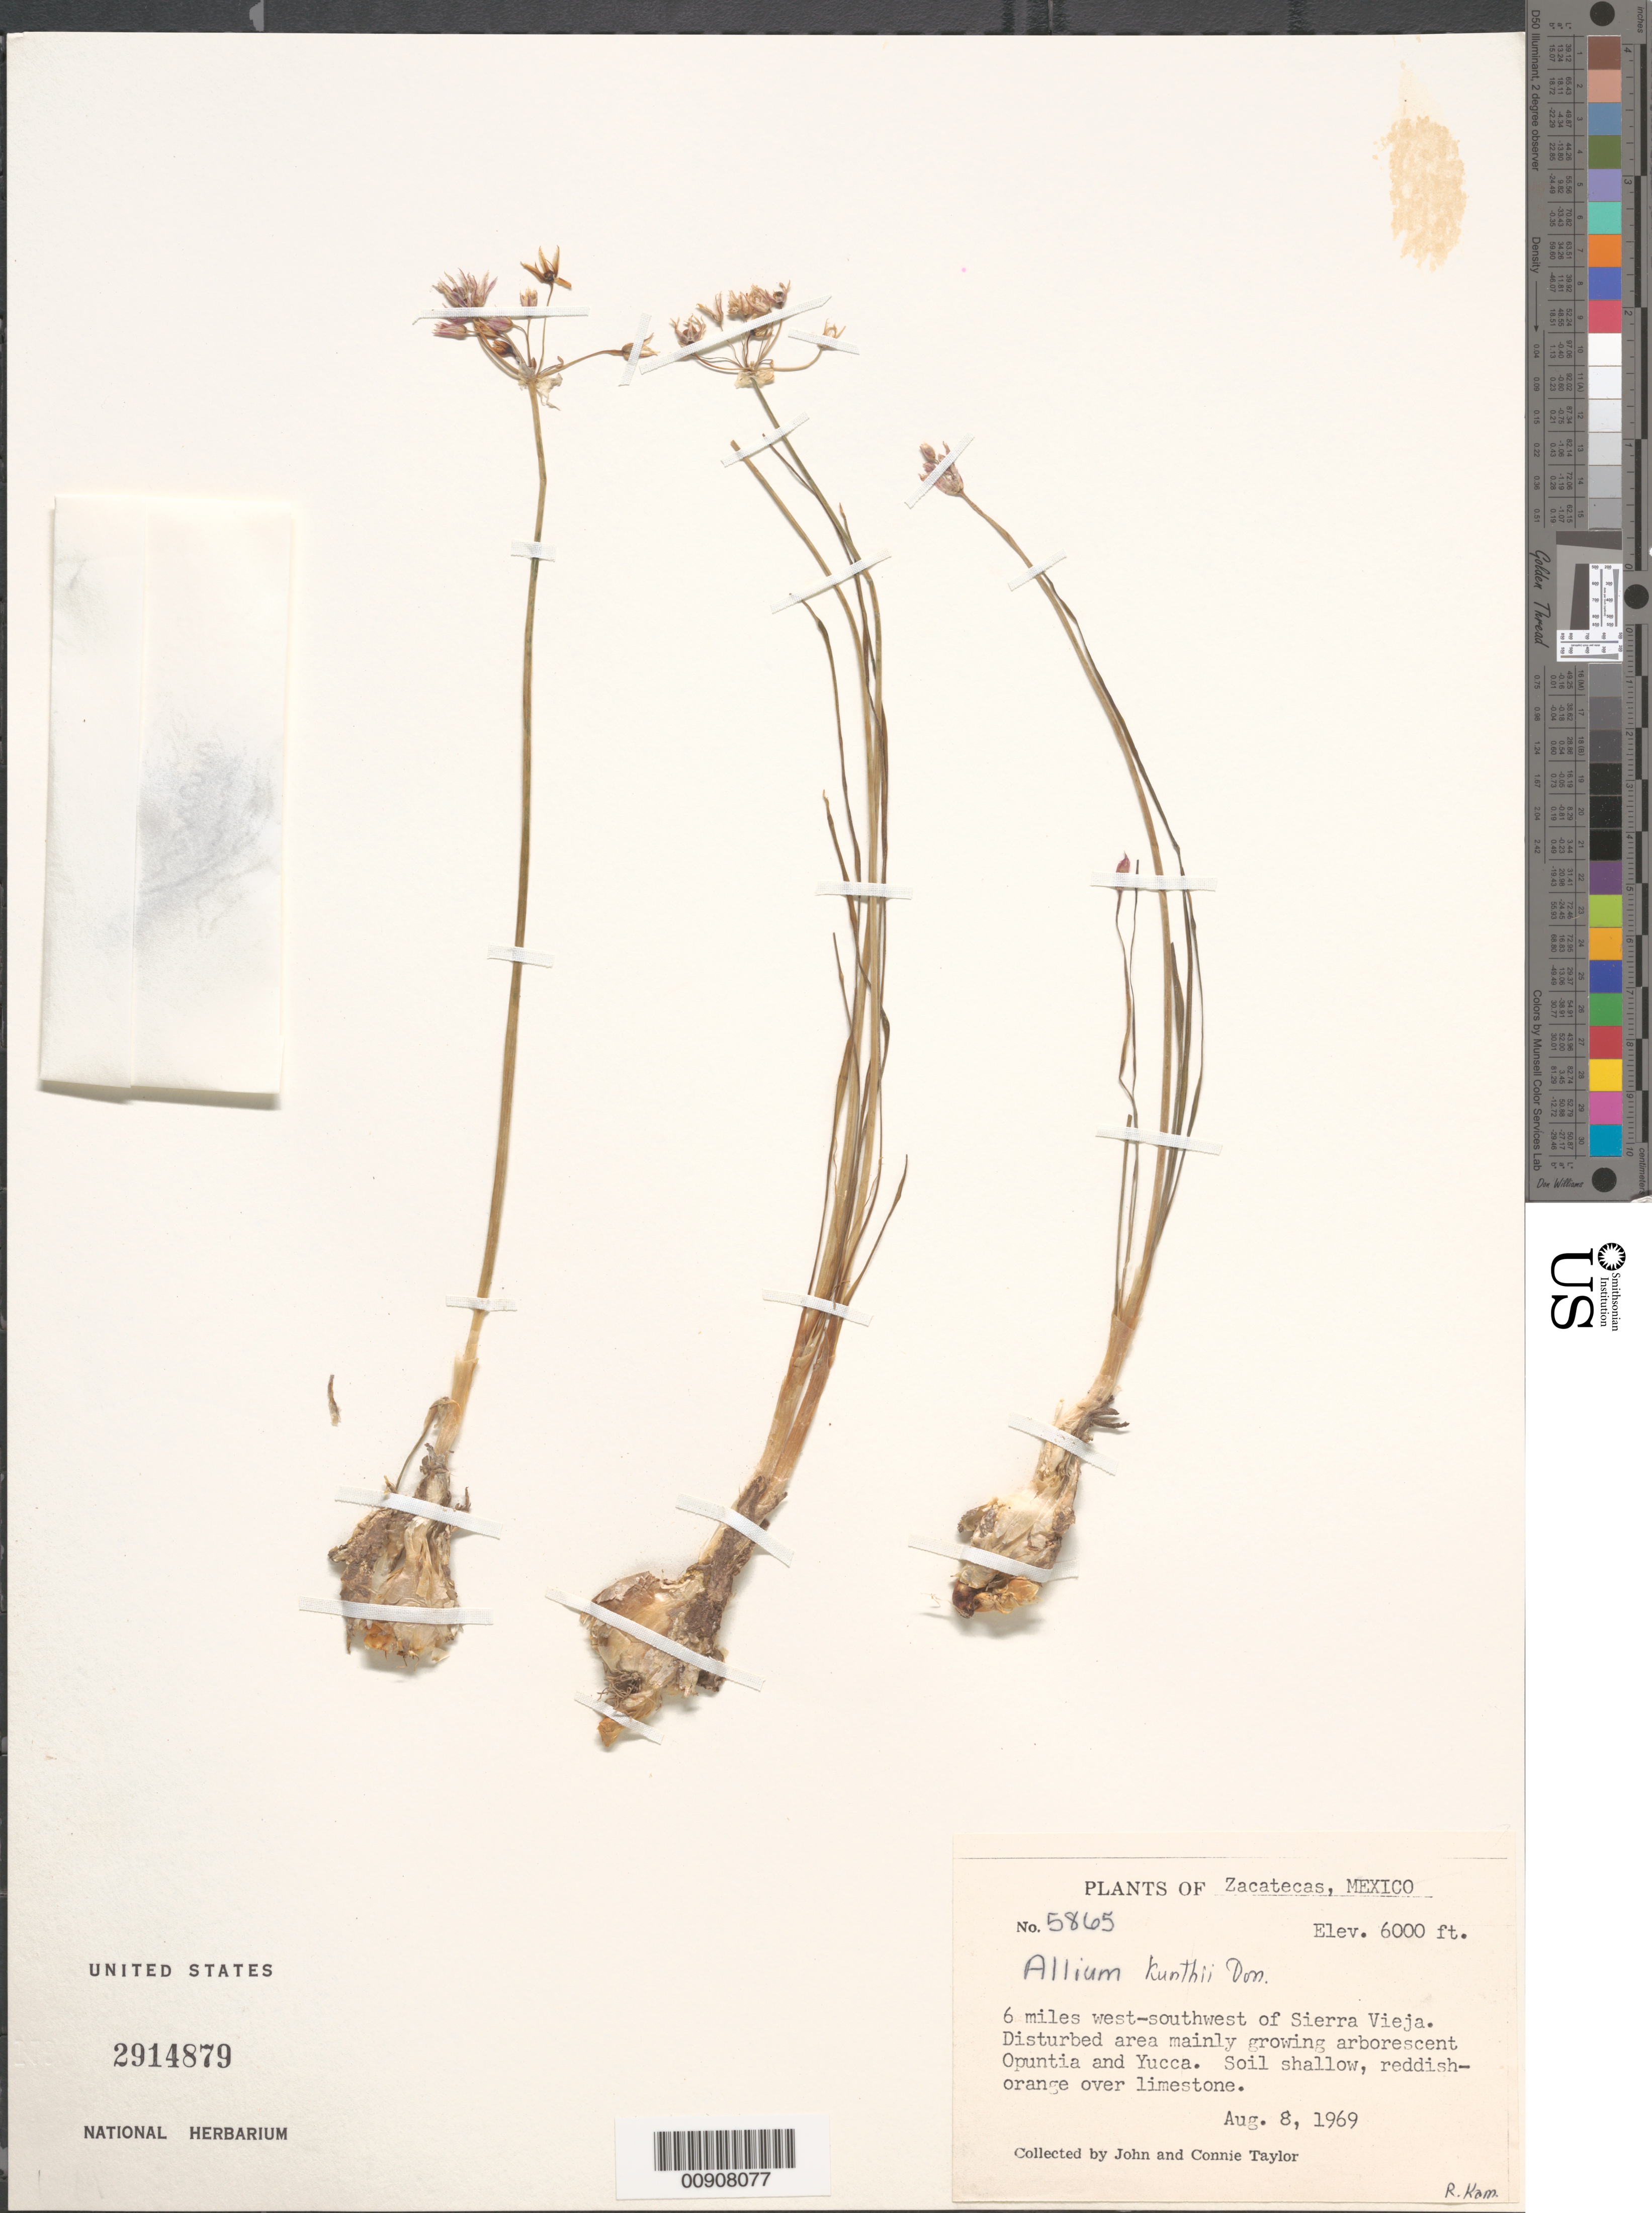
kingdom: Plantae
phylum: Tracheophyta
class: Liliopsida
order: Asparagales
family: Amaryllidaceae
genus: Allium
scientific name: Allium kunthii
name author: G. Don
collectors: J. Taylor & C. Taylor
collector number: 5865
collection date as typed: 08 Aug 1969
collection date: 1969-08-08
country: Mexico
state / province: Zacatecas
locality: Zacatecas: 6 miles west-southwest of Sierra Vieja.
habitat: Disturbed area mainly growing arborescent Opuntia and Yucca. Soil shallow, reddish-orange over limestone.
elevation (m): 1829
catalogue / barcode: US 2914879